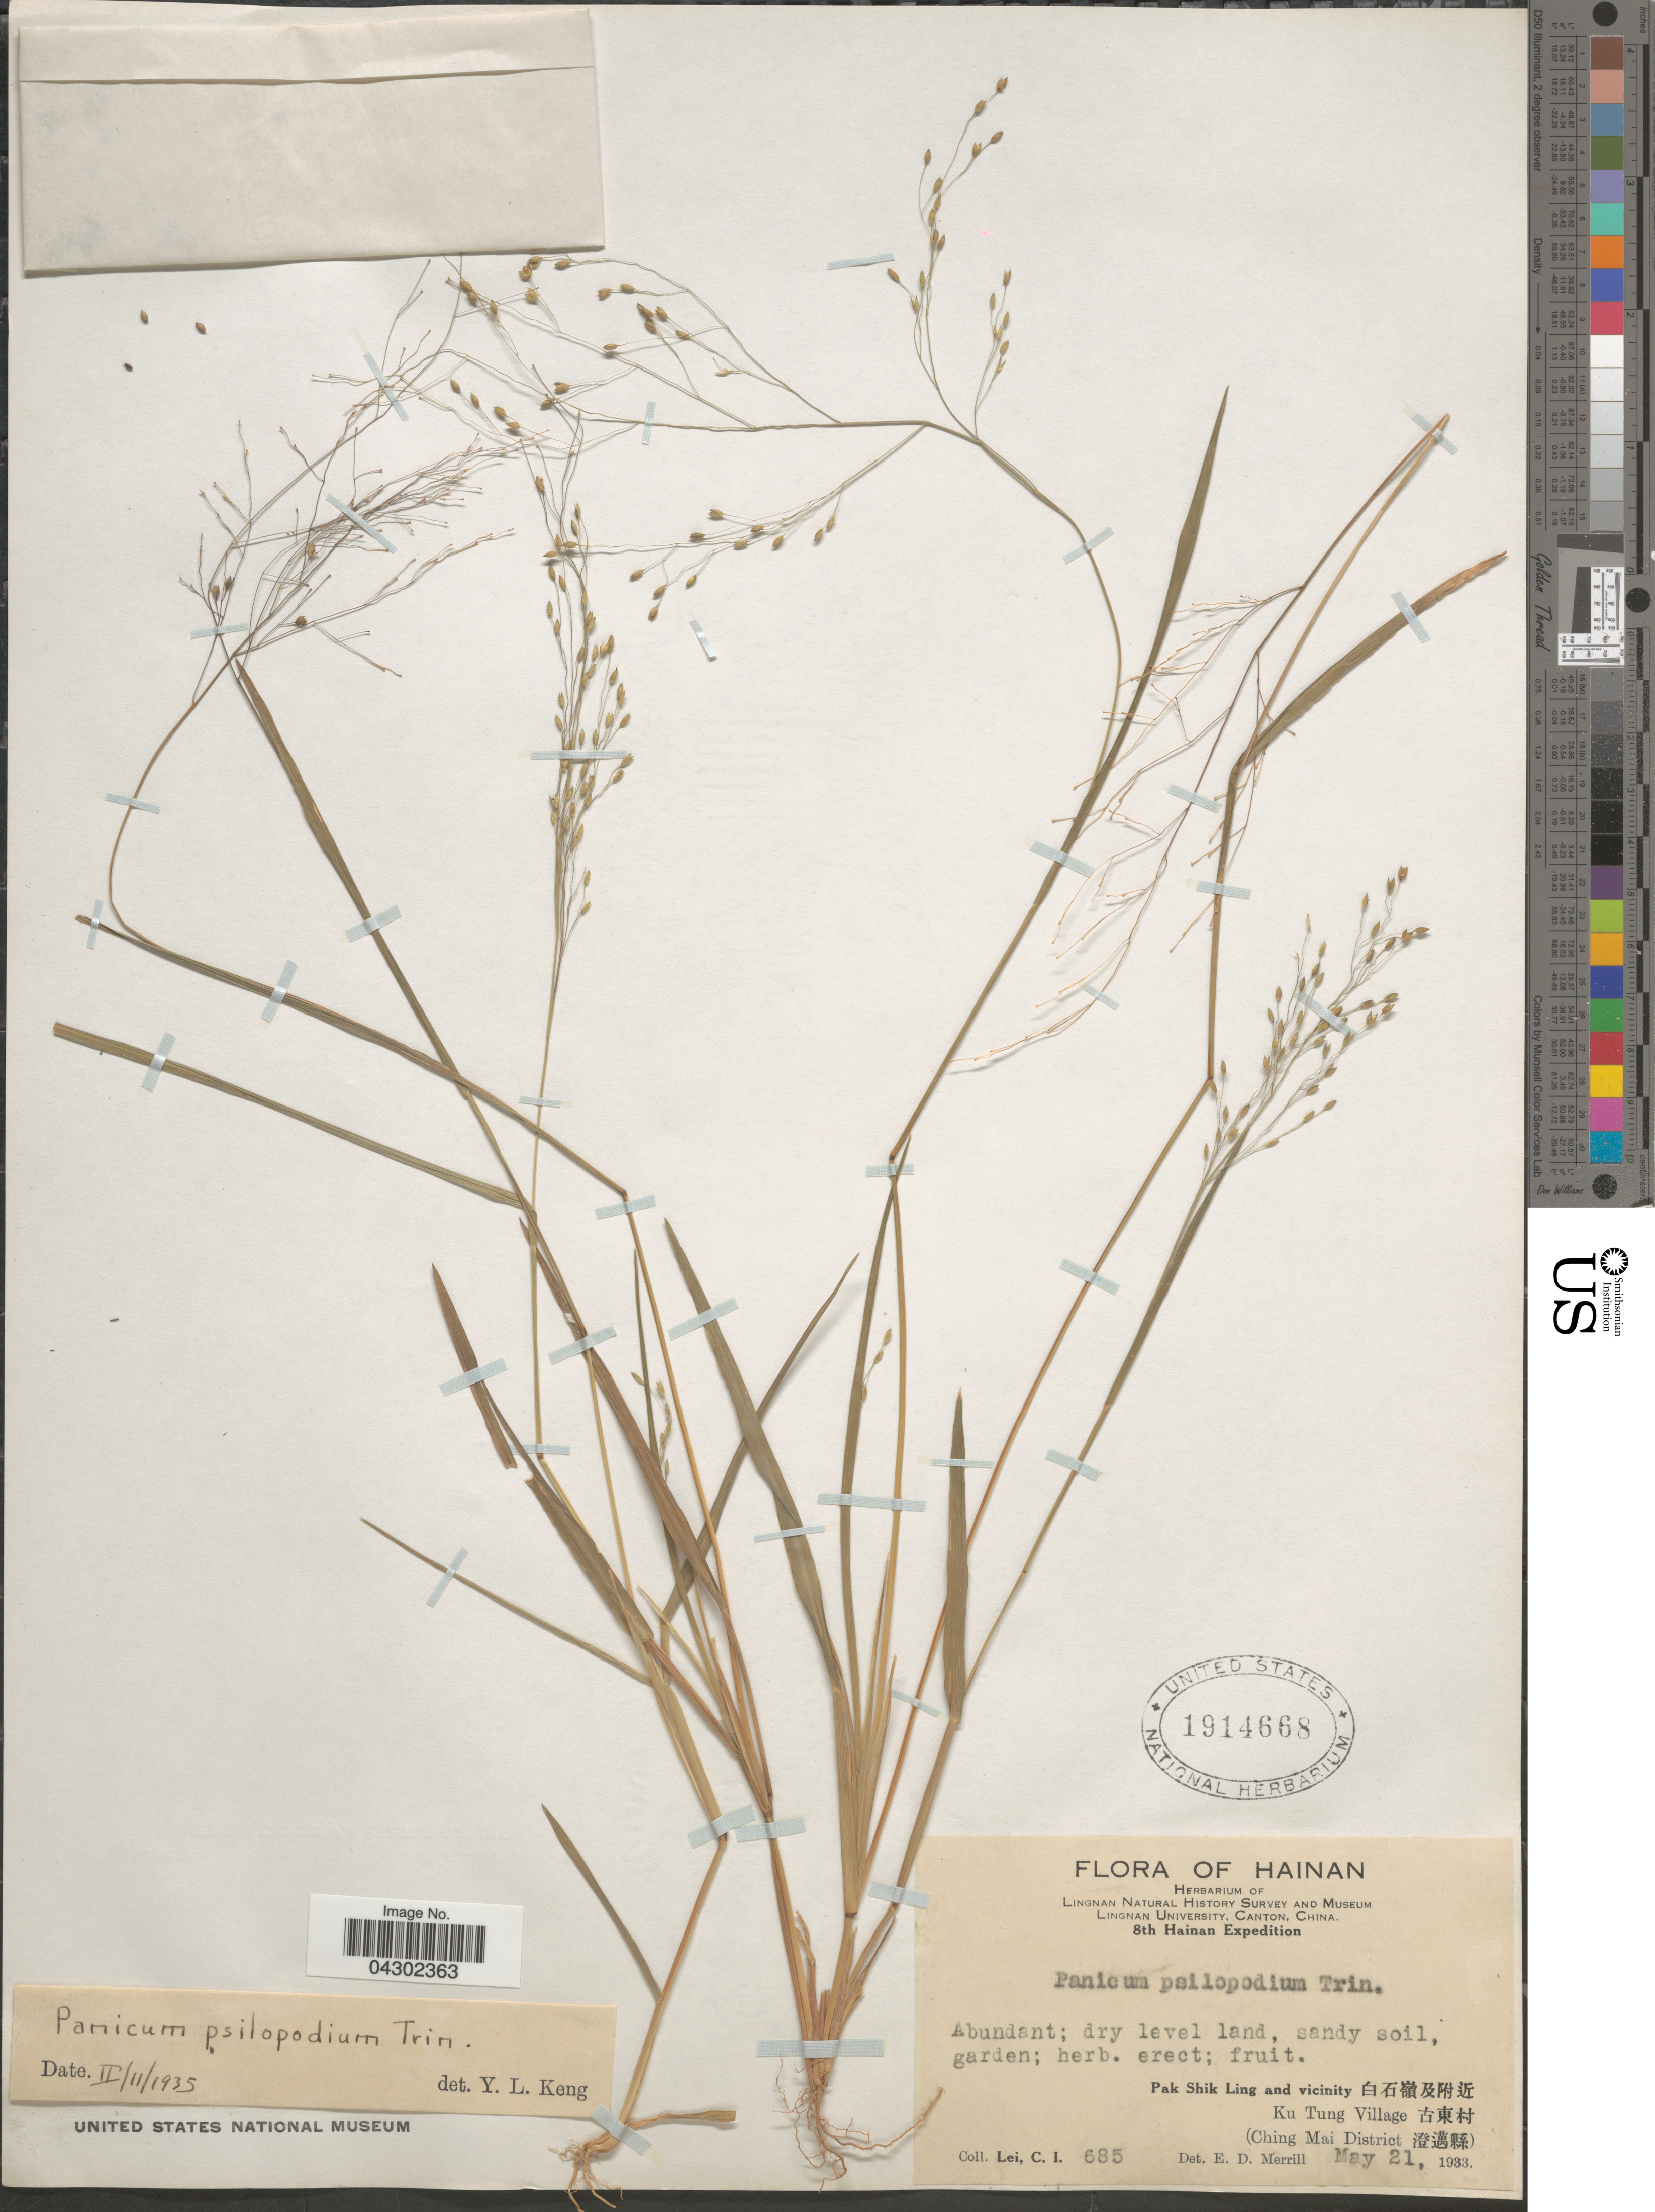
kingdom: Plantae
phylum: Tracheophyta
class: Liliopsida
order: Poales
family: Poaceae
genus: Panicum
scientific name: Panicum sumatrense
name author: P. Roth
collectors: C. I. Lei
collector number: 685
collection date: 1933-05-21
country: China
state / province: Hainan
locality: Lingnan Natural History Survey. 8th Hainan Expedition. Pak Shik Ling and vicinity X. Ku Tung Village X. (Ching Mai District X).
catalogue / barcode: US 1914668